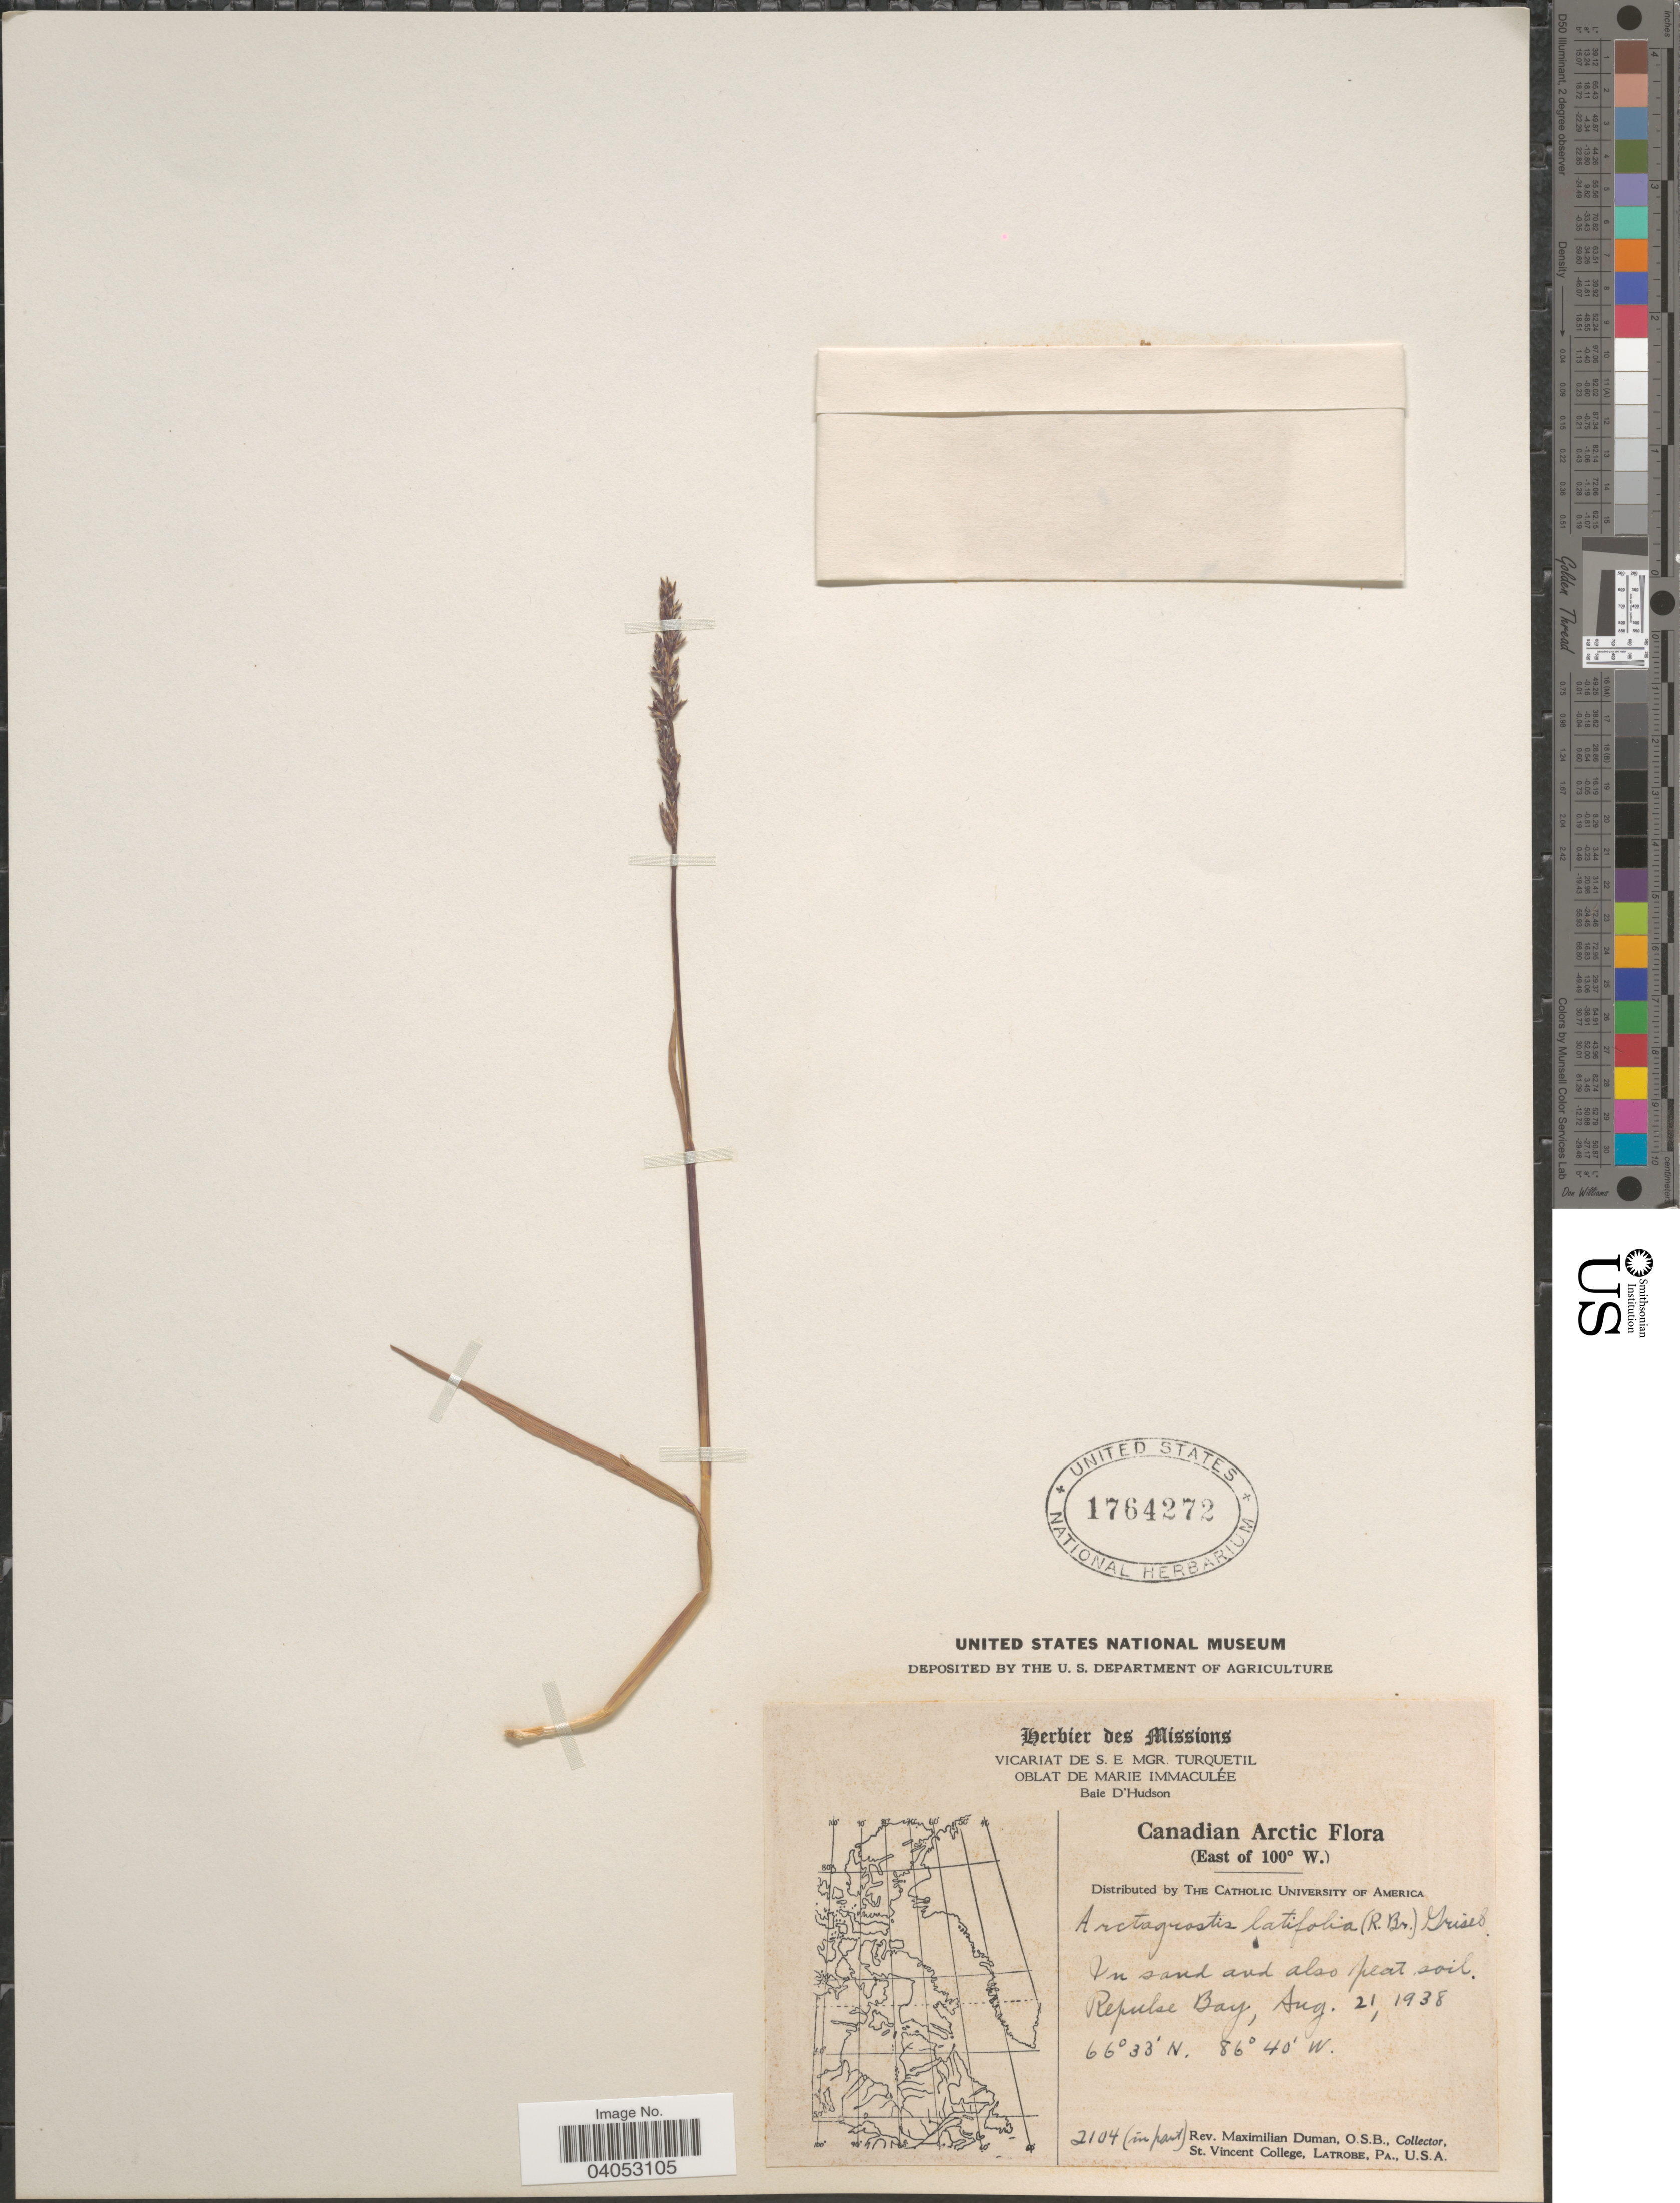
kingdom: Plantae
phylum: Tracheophyta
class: Liliopsida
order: Poales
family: Poaceae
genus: Arctagrostis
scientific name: Arctagrostis latifolia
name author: (R. Br.) Griseb.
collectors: M. Duman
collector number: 2104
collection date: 1938-08-21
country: Canada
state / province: Nunavut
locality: Canadian Arctic (East of 100º W.). Repulse Bay.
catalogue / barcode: US 1764272